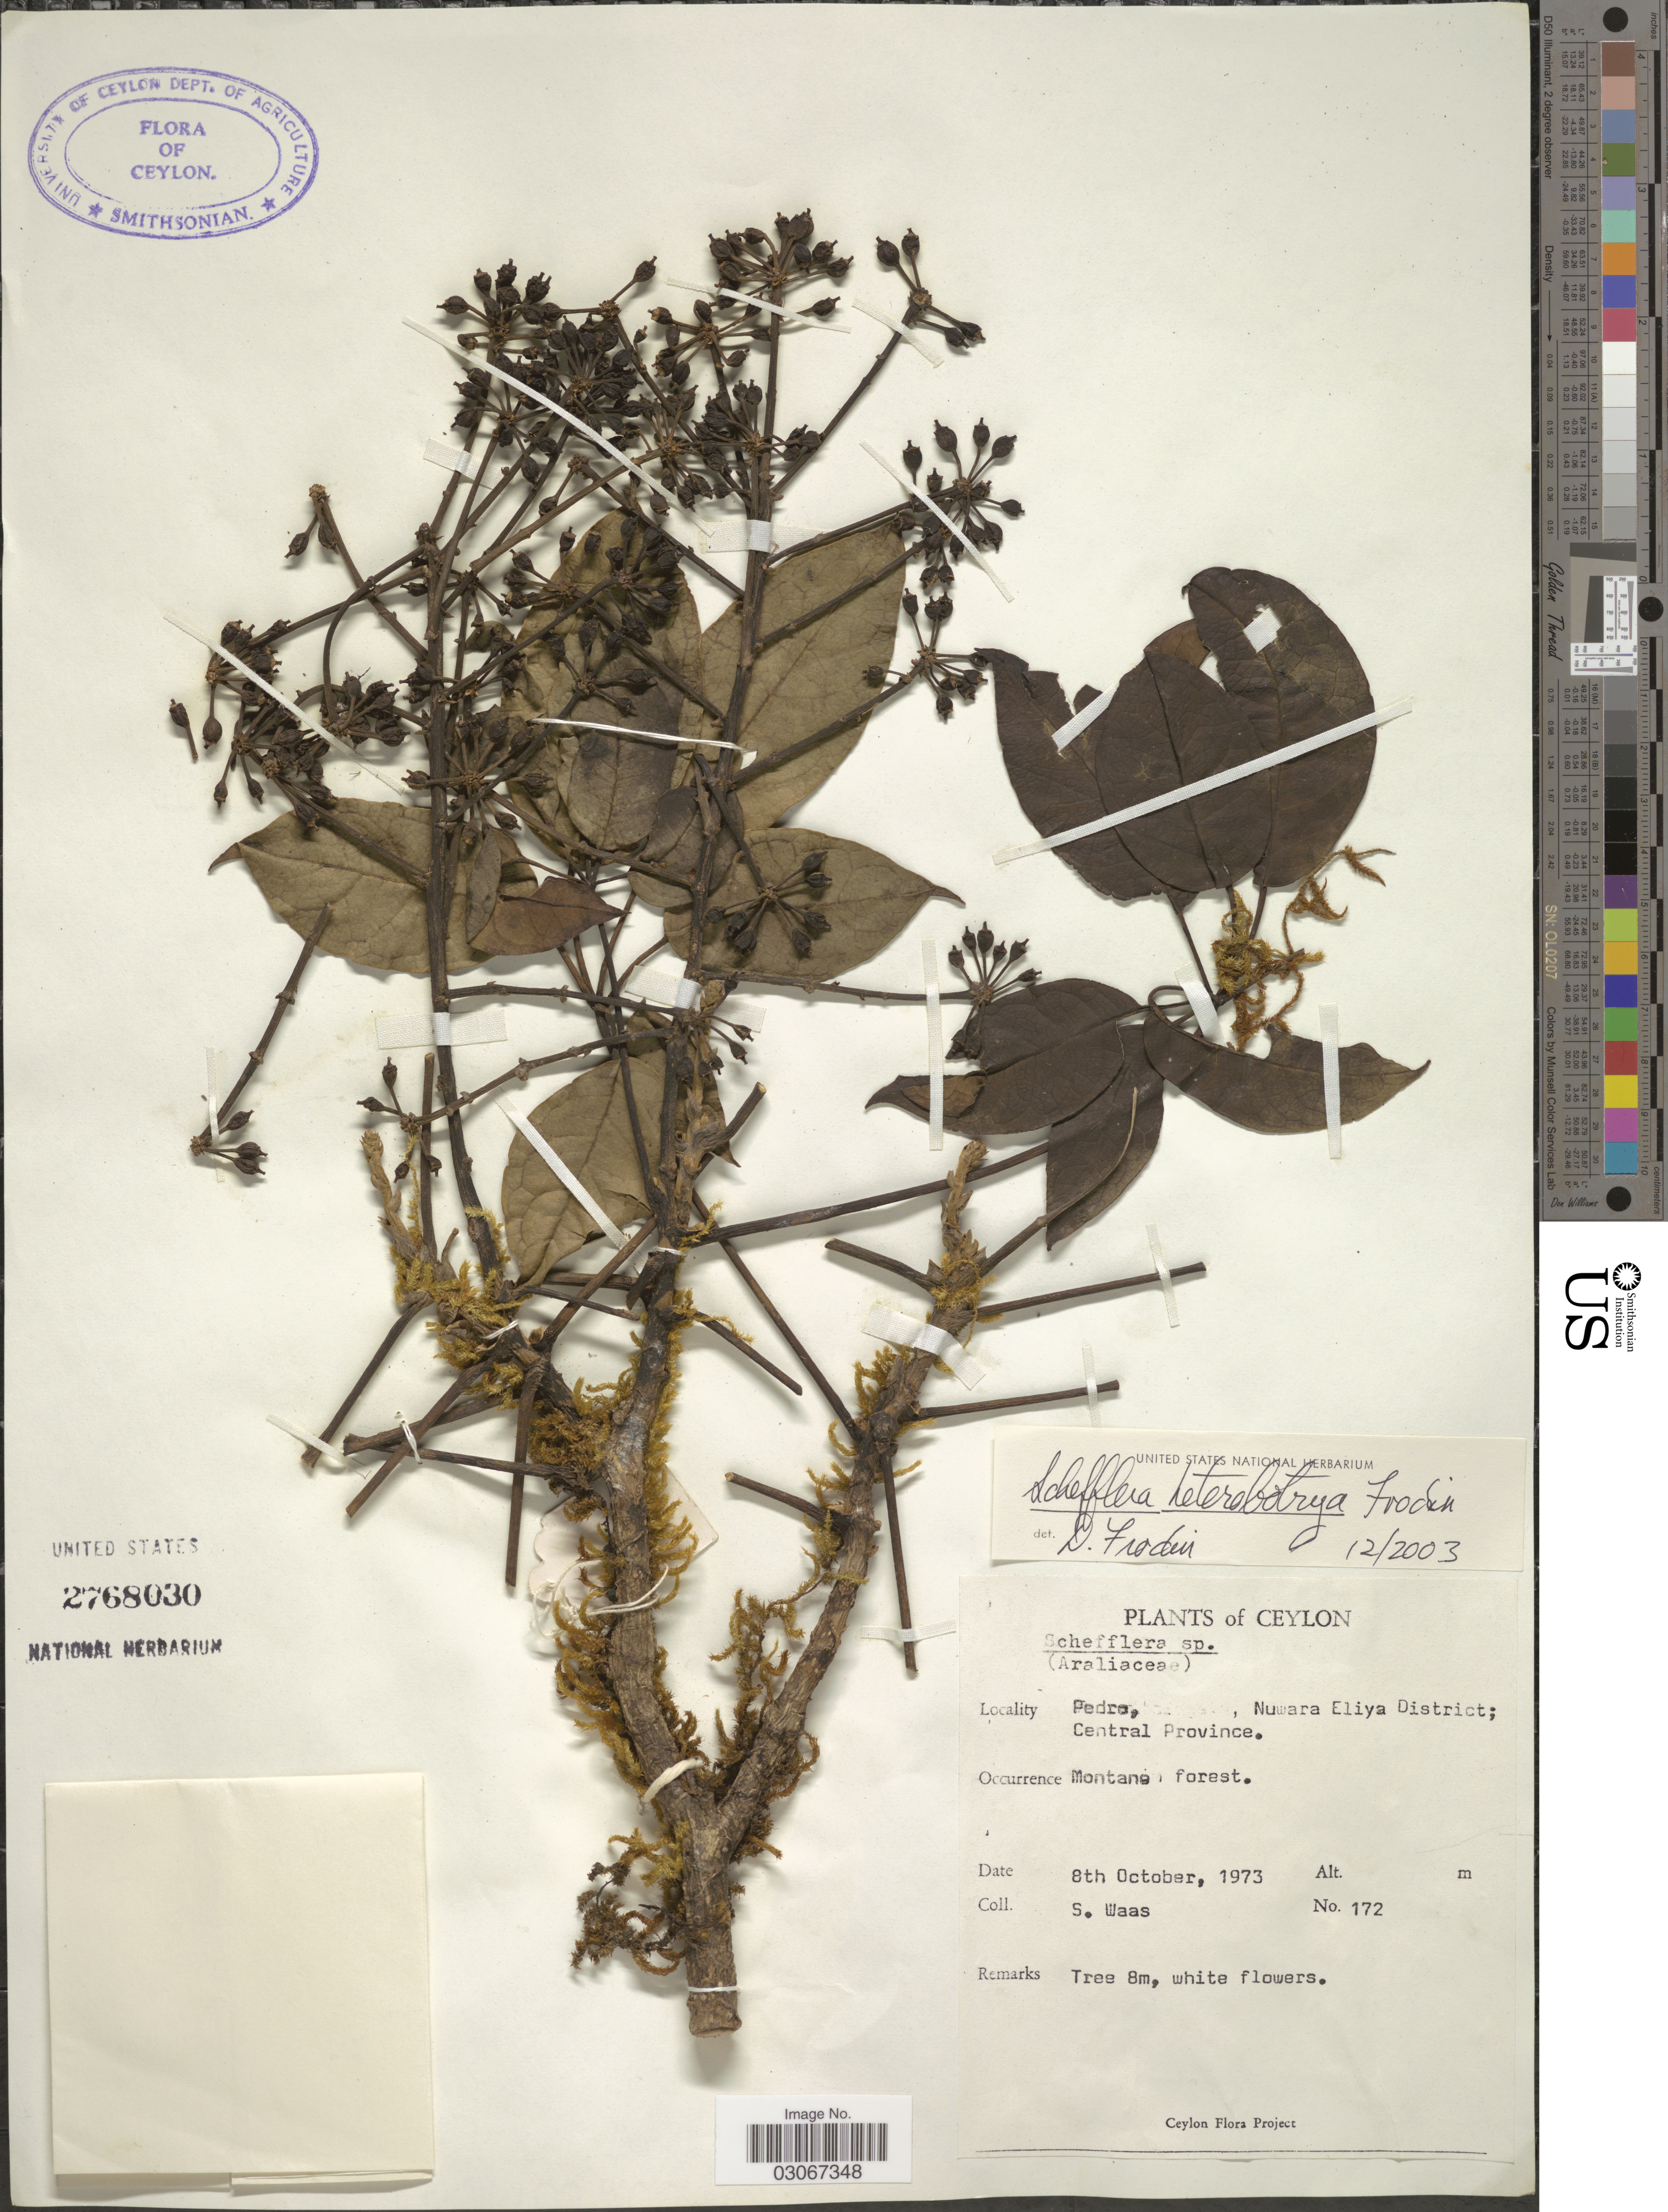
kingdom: Plantae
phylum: Tracheophyta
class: Magnoliopsida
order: Apiales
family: Araliaceae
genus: Schefflera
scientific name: Schefflera heterobotrya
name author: Frodin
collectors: S. Waas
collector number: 172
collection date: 1973-10-08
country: Sri Lanka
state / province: Central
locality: Ceylon, Pedro, Nuwara Eliya District, Central Province.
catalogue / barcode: US 2768030